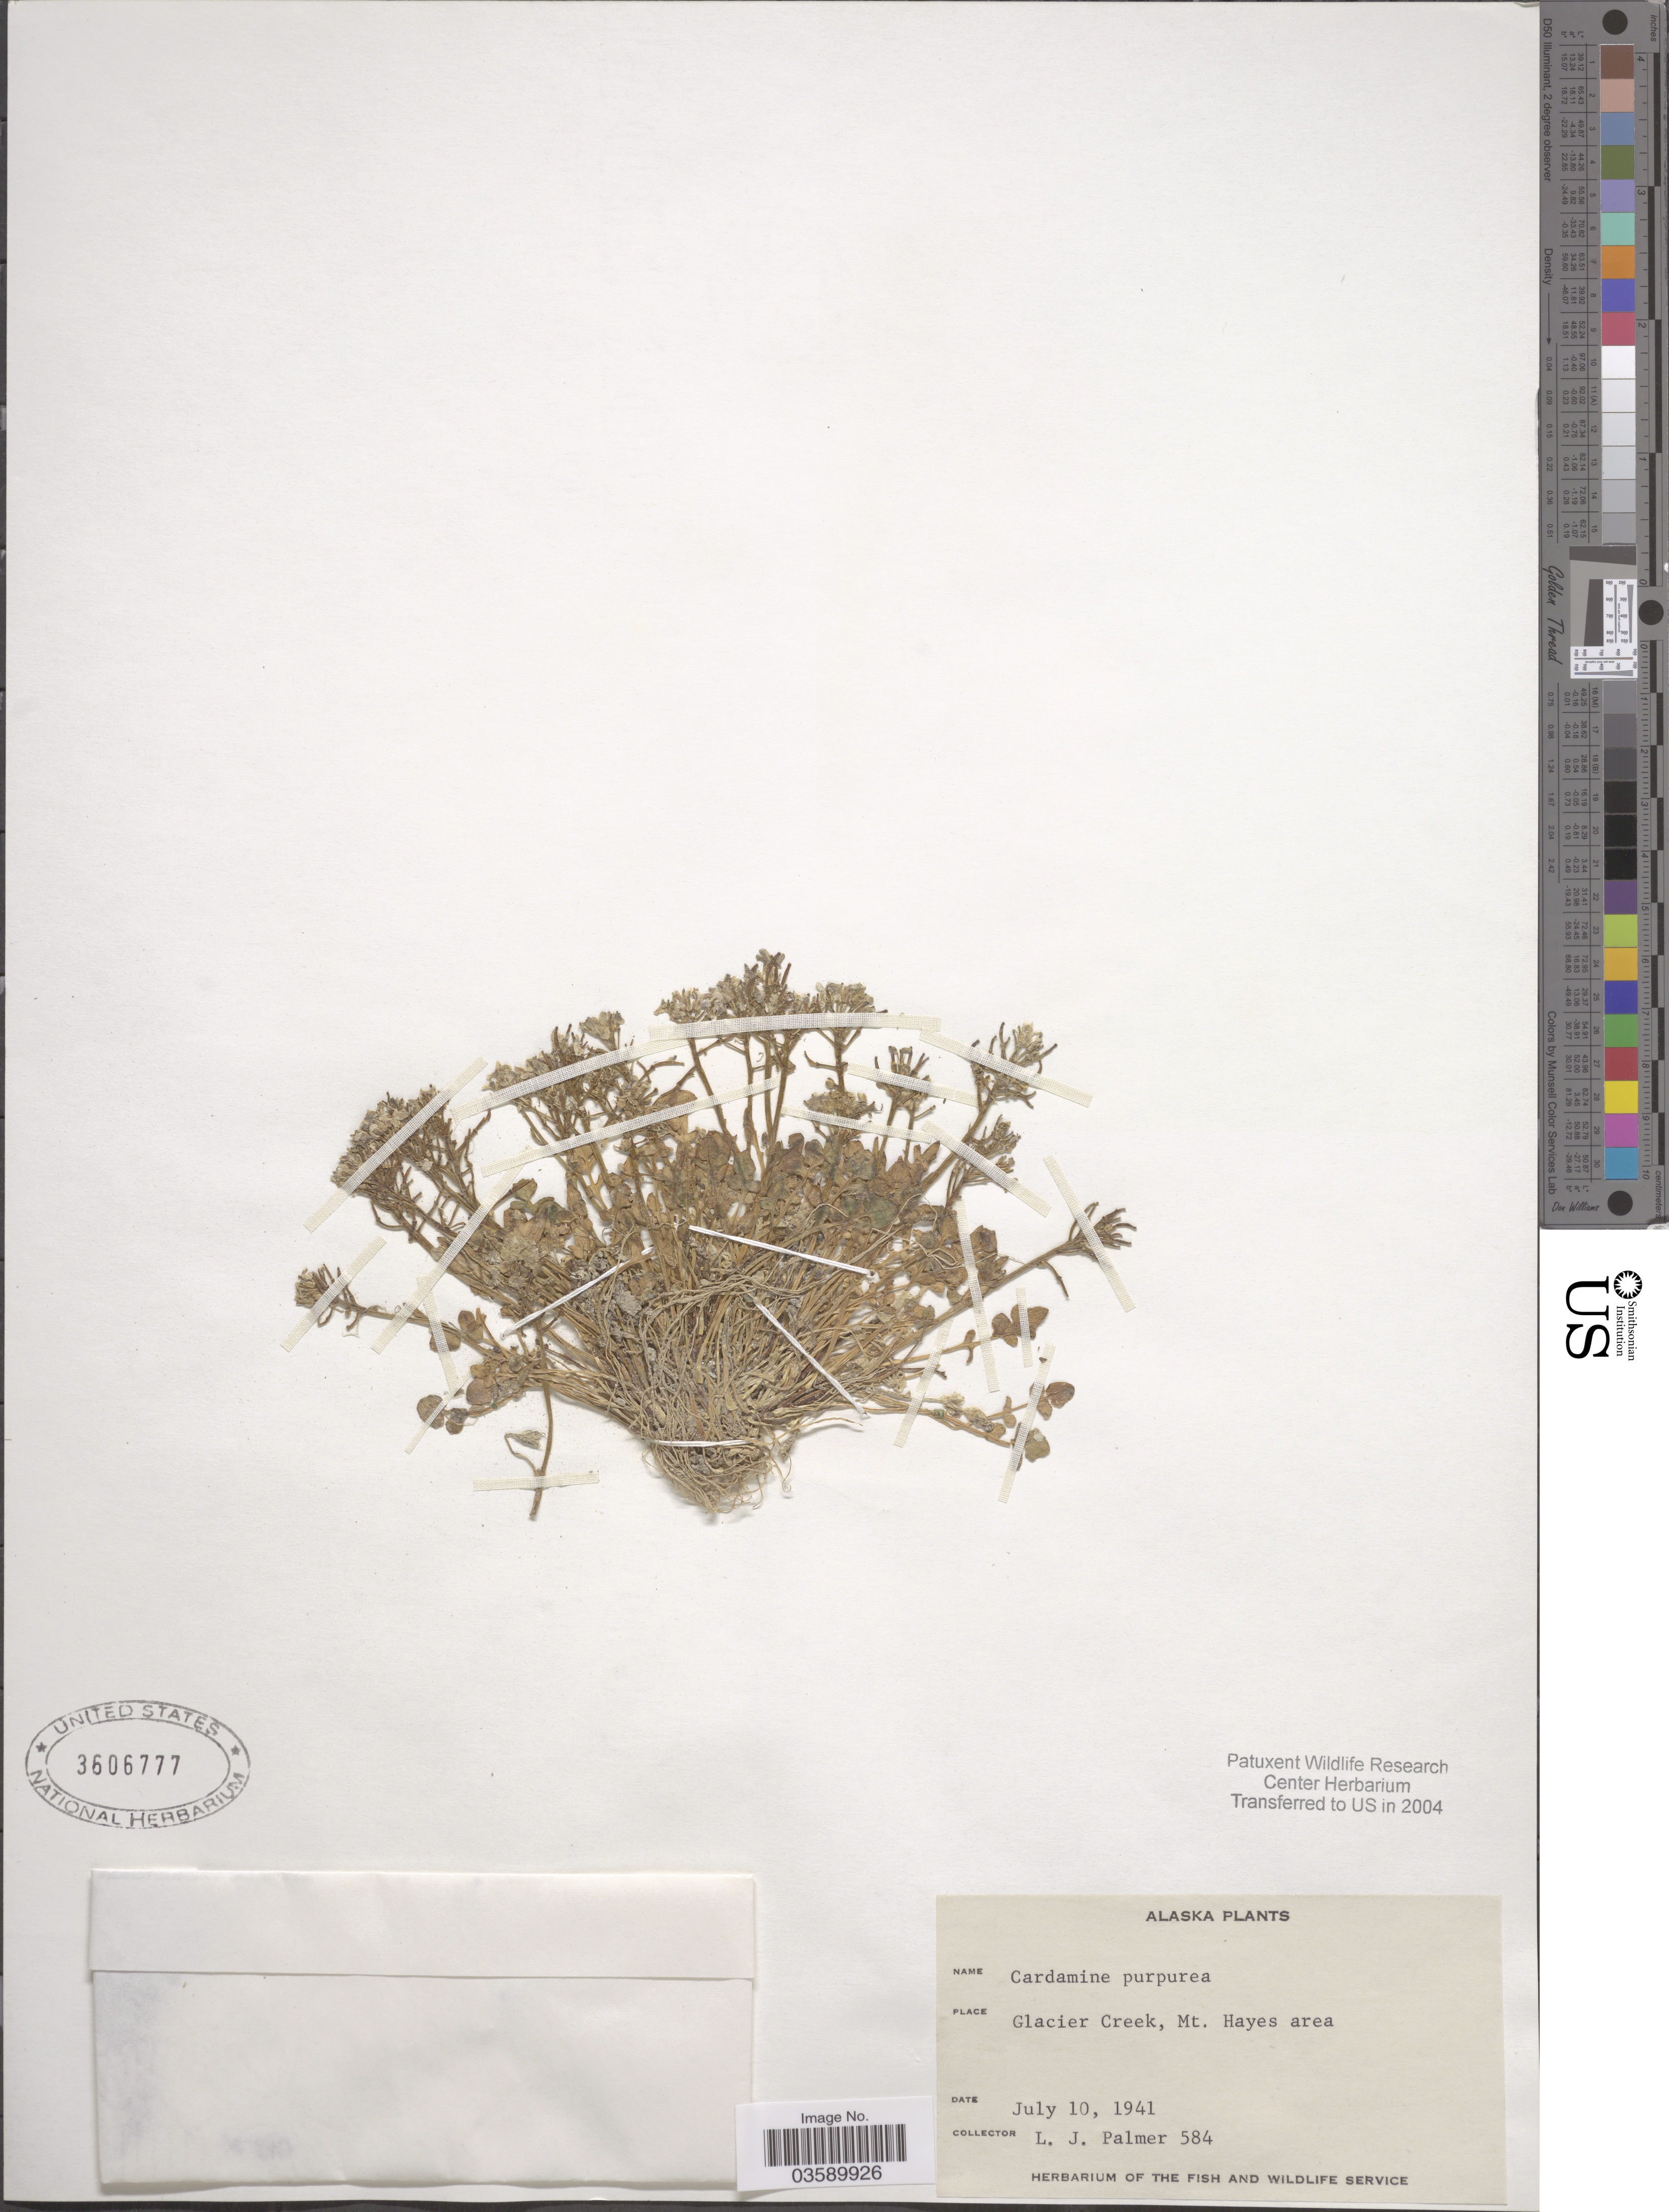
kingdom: Plantae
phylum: Tracheophyta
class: Magnoliopsida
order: Brassicales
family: Brassicaceae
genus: Cardamine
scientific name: Cardamine purpurea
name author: Cham. & Schltdl.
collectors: L. J. Palmer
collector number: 584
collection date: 1941-07-10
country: United States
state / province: Alaska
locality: Glacier Creek, Mt. Hayes area.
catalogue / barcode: US 3606777